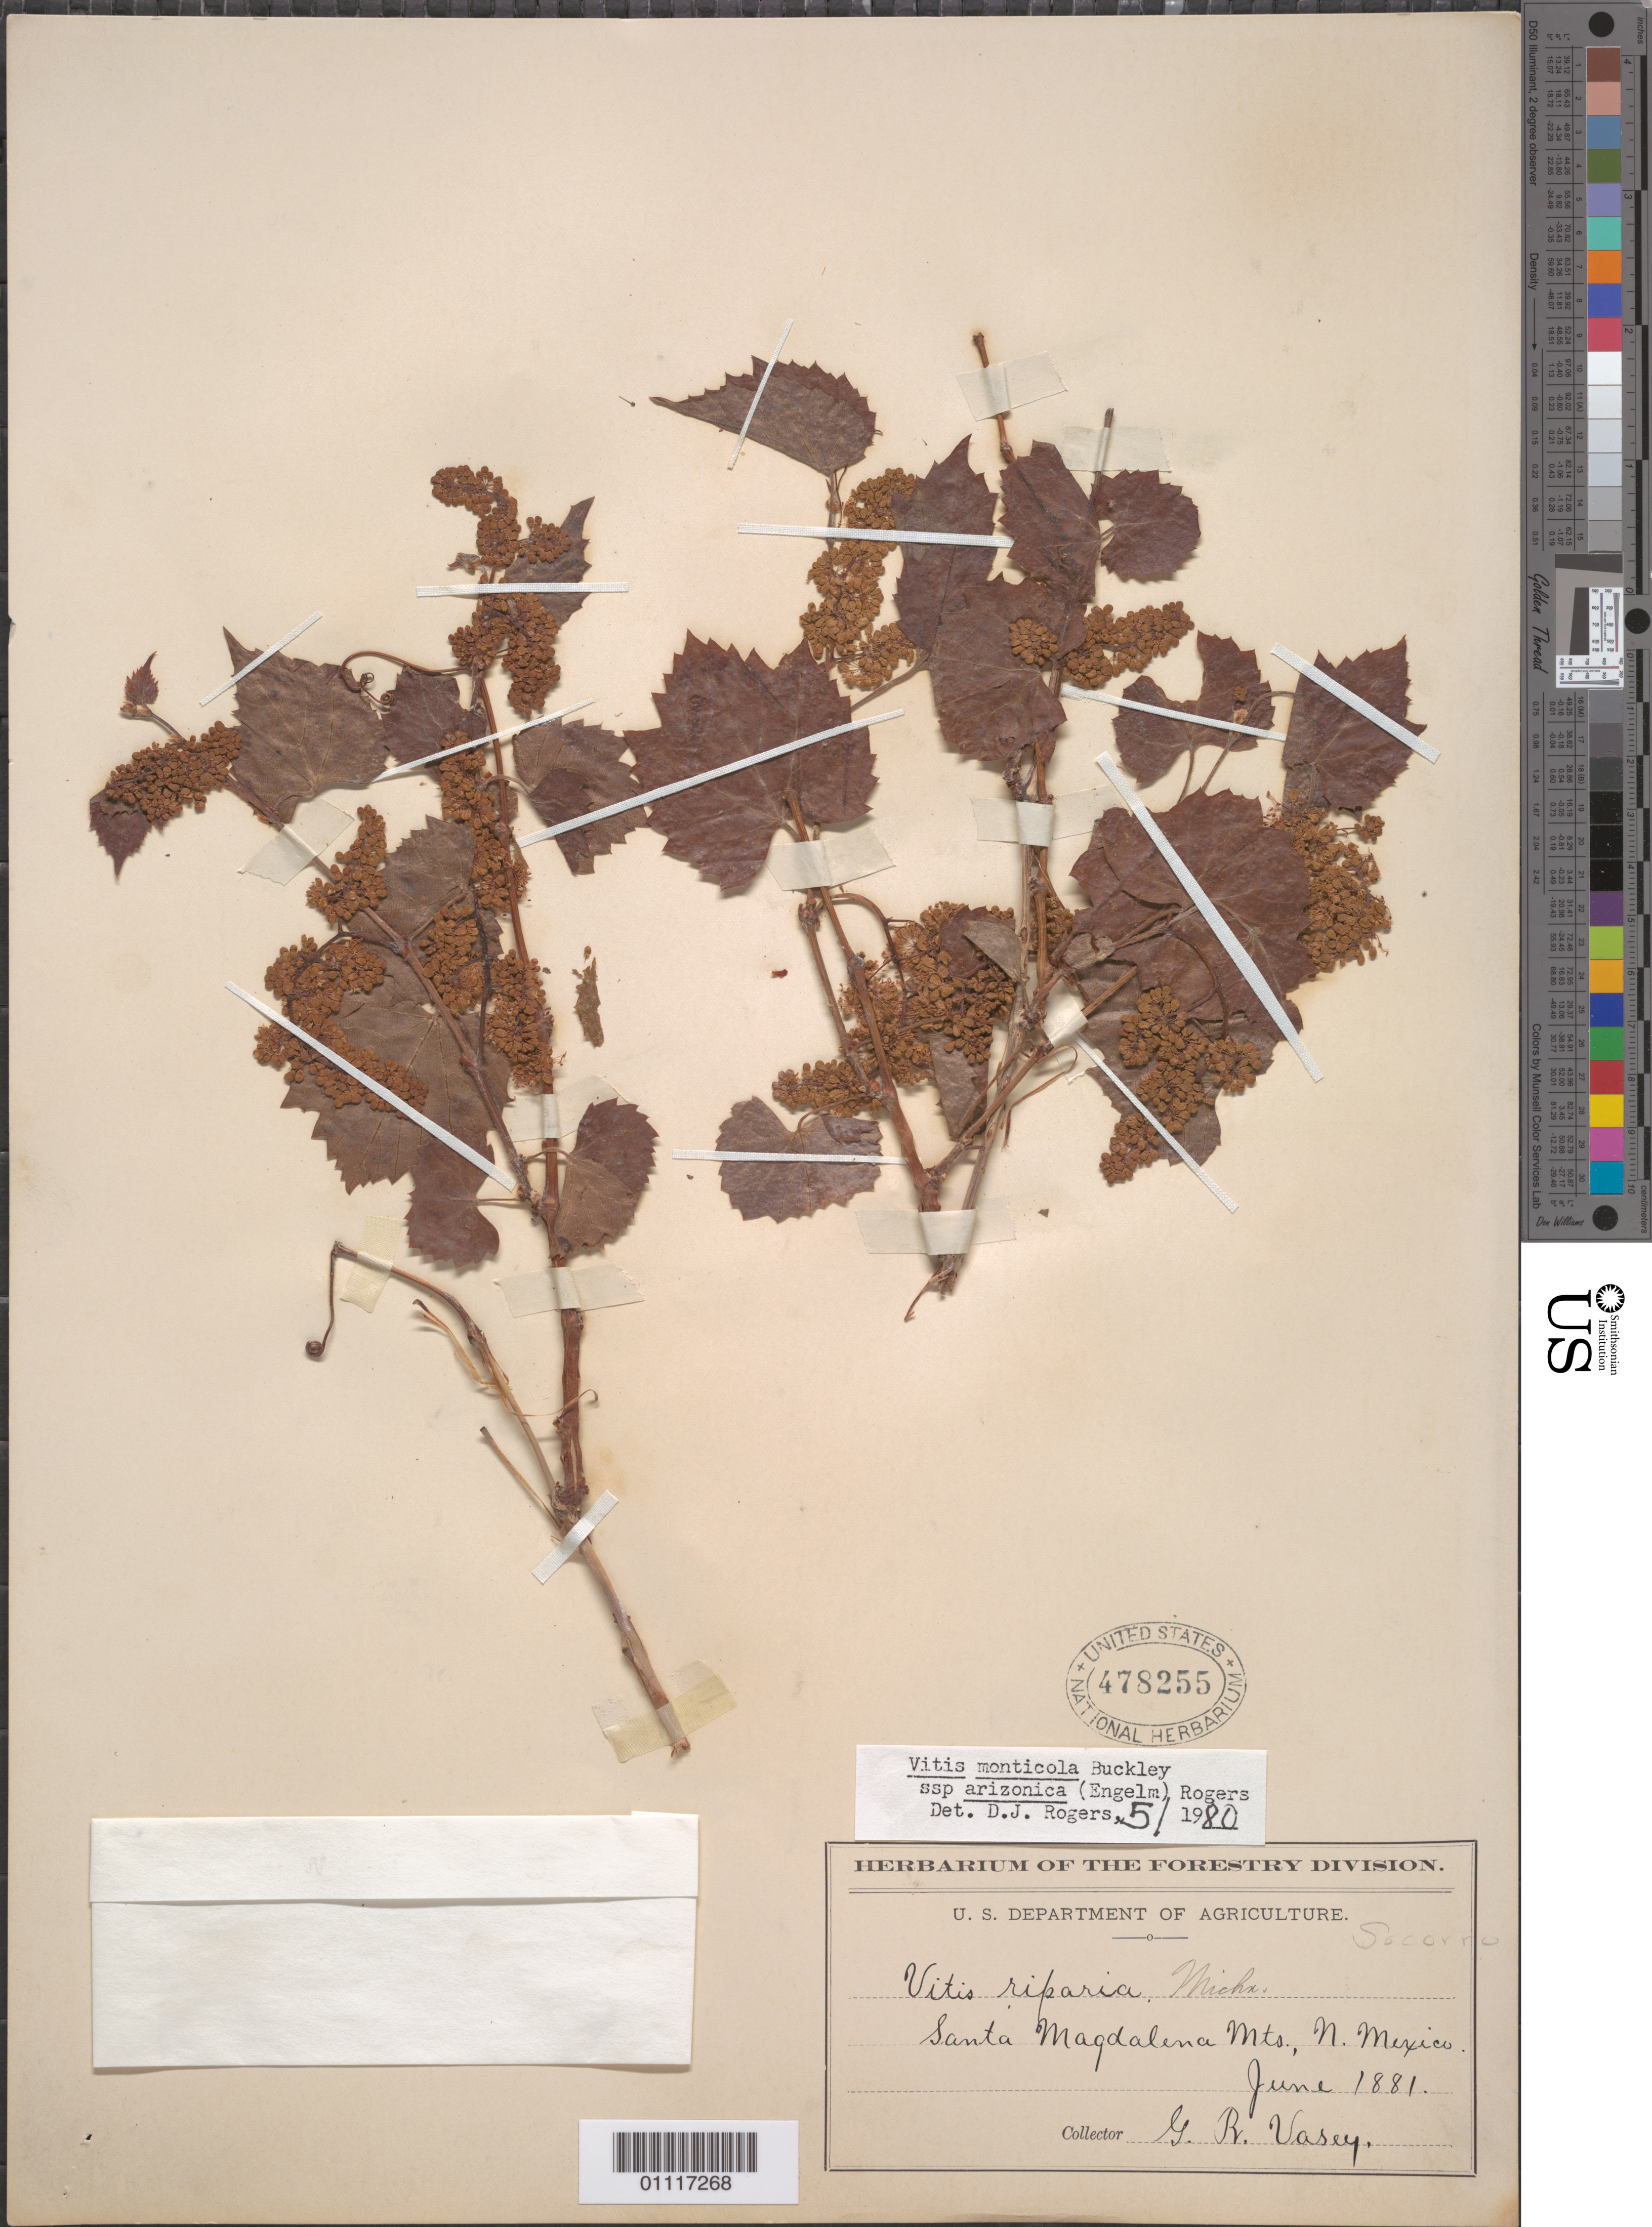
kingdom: Plantae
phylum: Tracheophyta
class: Magnoliopsida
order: Vitales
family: Vitaceae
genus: Vitis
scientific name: Vitis monticola subsp. arizonica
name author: (Engelm.) W.M. Rogers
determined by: Rogers, D. J.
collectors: G. R. Vasey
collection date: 1881-06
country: United States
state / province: New Mexico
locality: Santa Magdalena Mts.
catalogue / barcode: US 478255